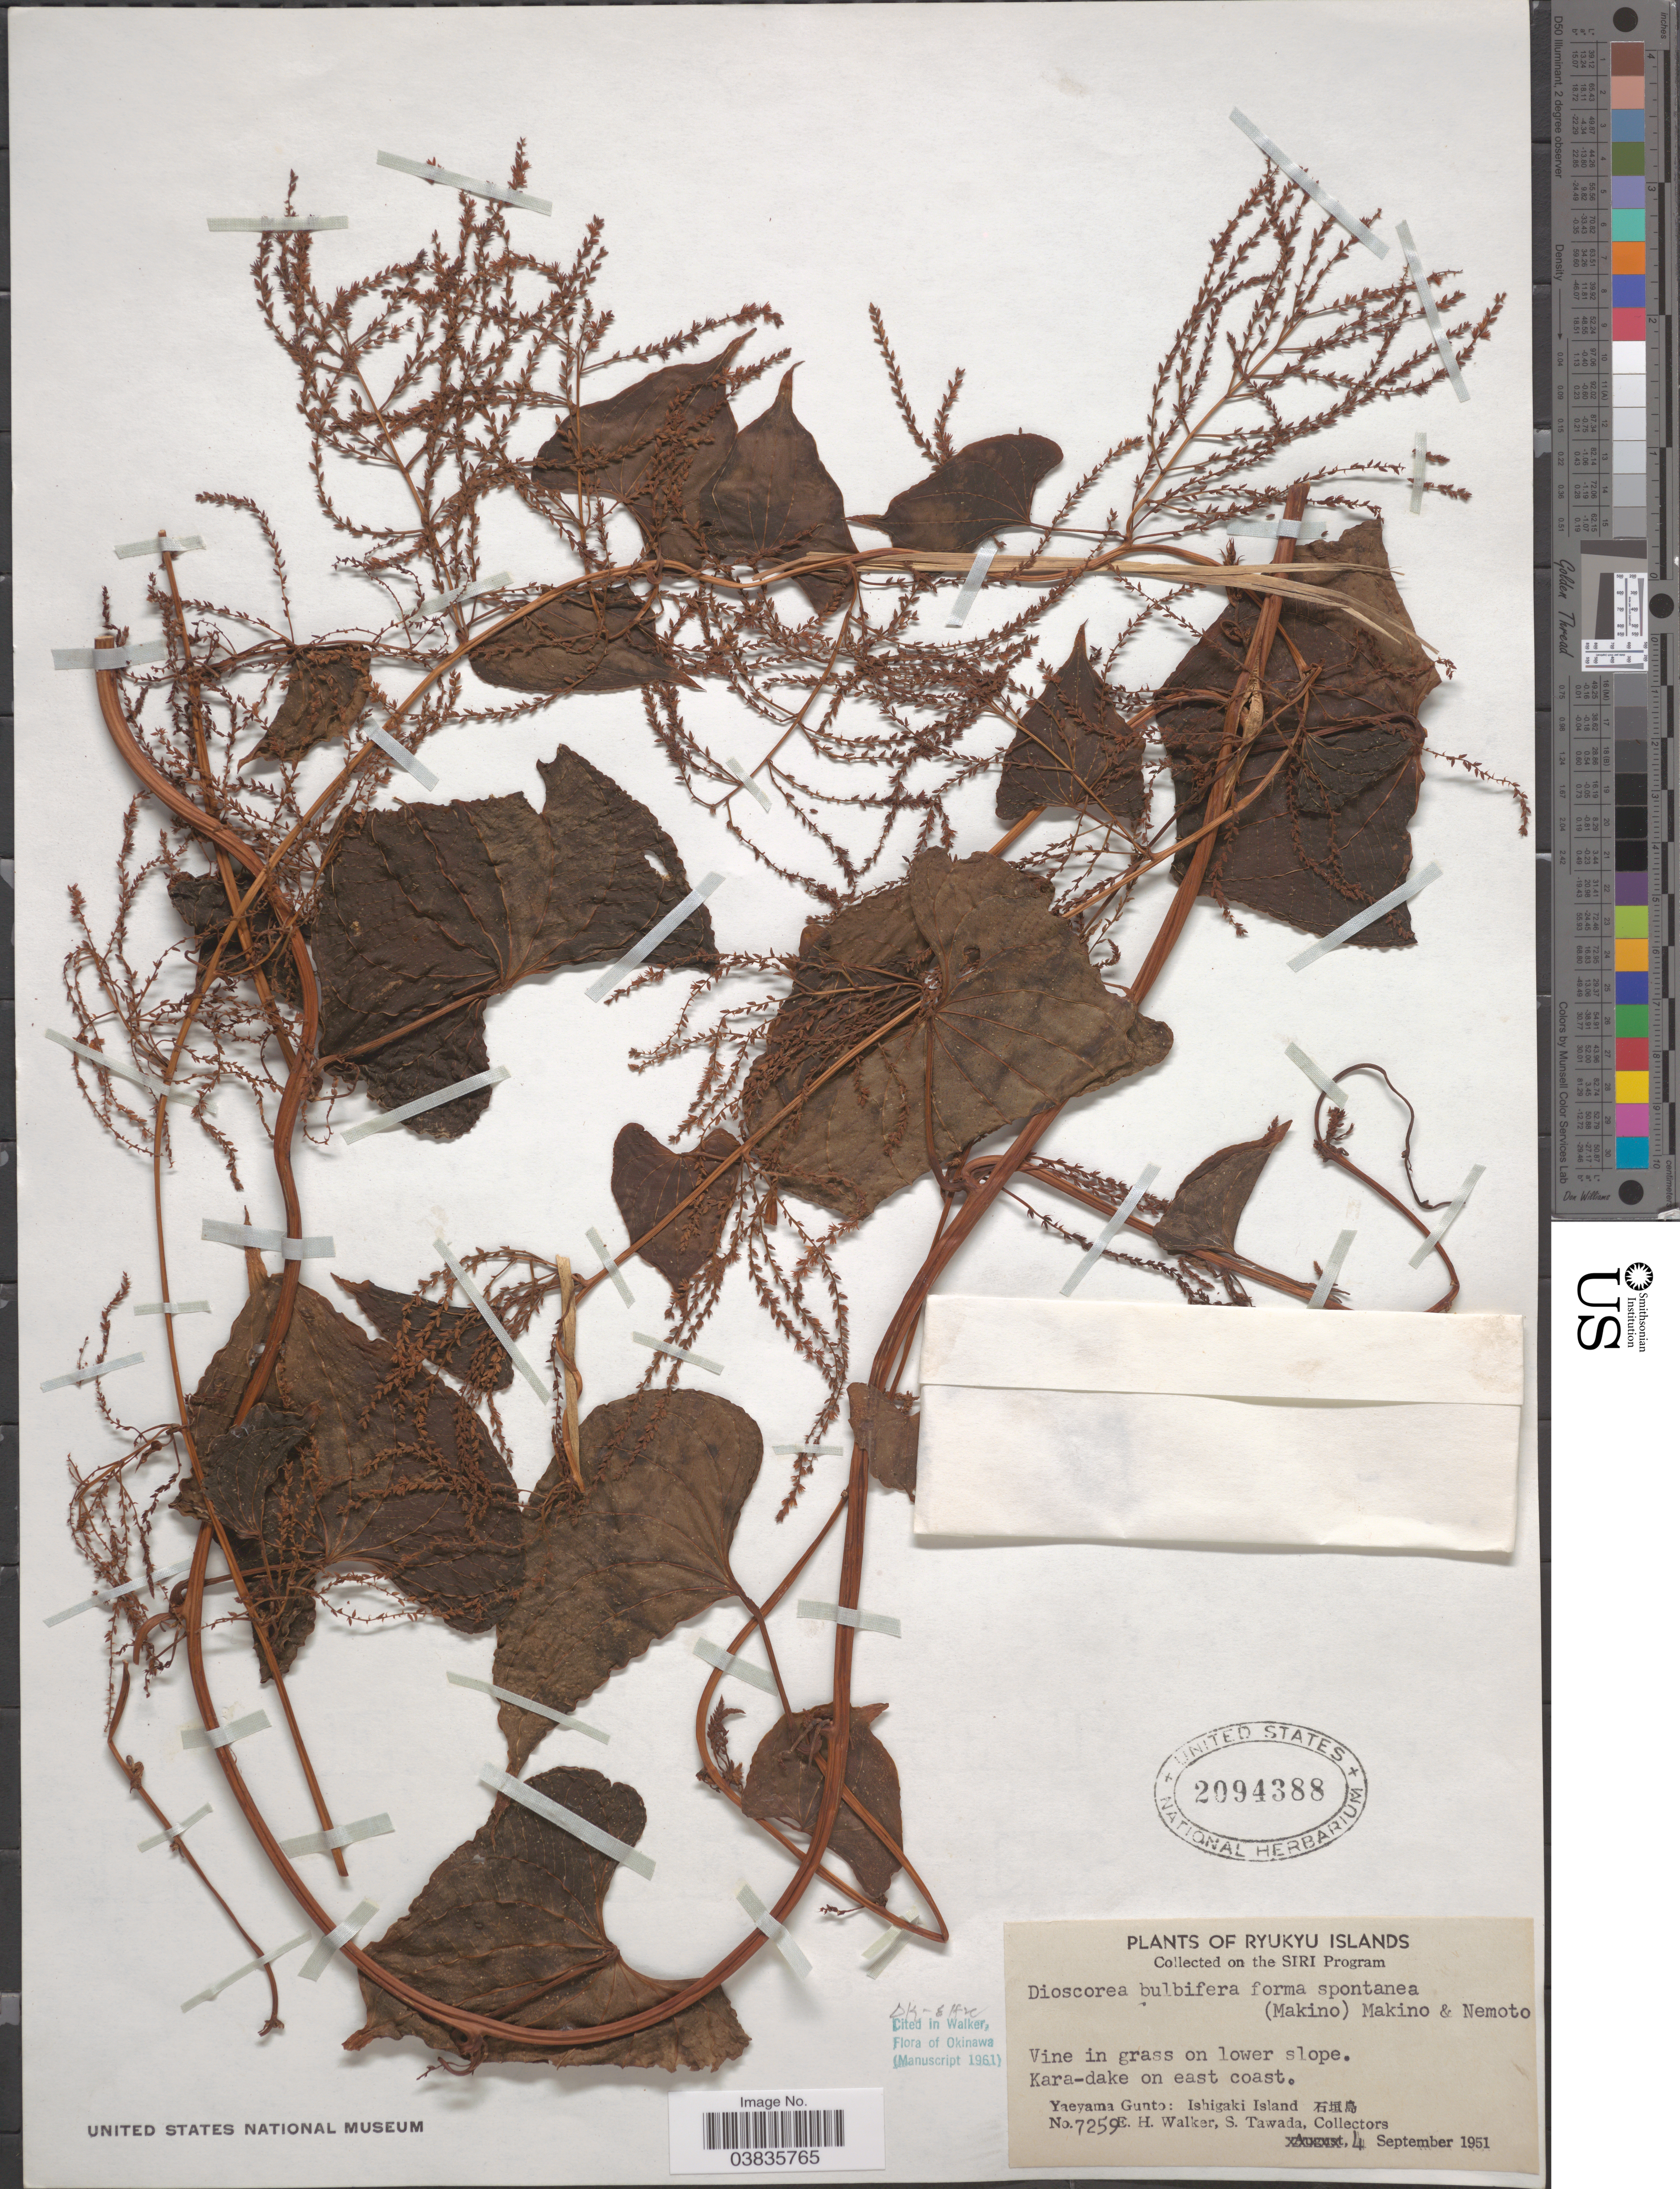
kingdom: Plantae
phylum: Tracheophyta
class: Liliopsida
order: Dioscoreales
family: Dioscoreaceae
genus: Dioscorea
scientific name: Dioscorea bulbifera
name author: L.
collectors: E. H. Walker & S. Tawada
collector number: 7259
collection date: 1951-09-04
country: Japan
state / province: Okinawa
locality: Ryukyu Islands. Kara-dake on east coast. Yaeyama Gunto: Ishigaki Island. X.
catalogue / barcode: US 2094388